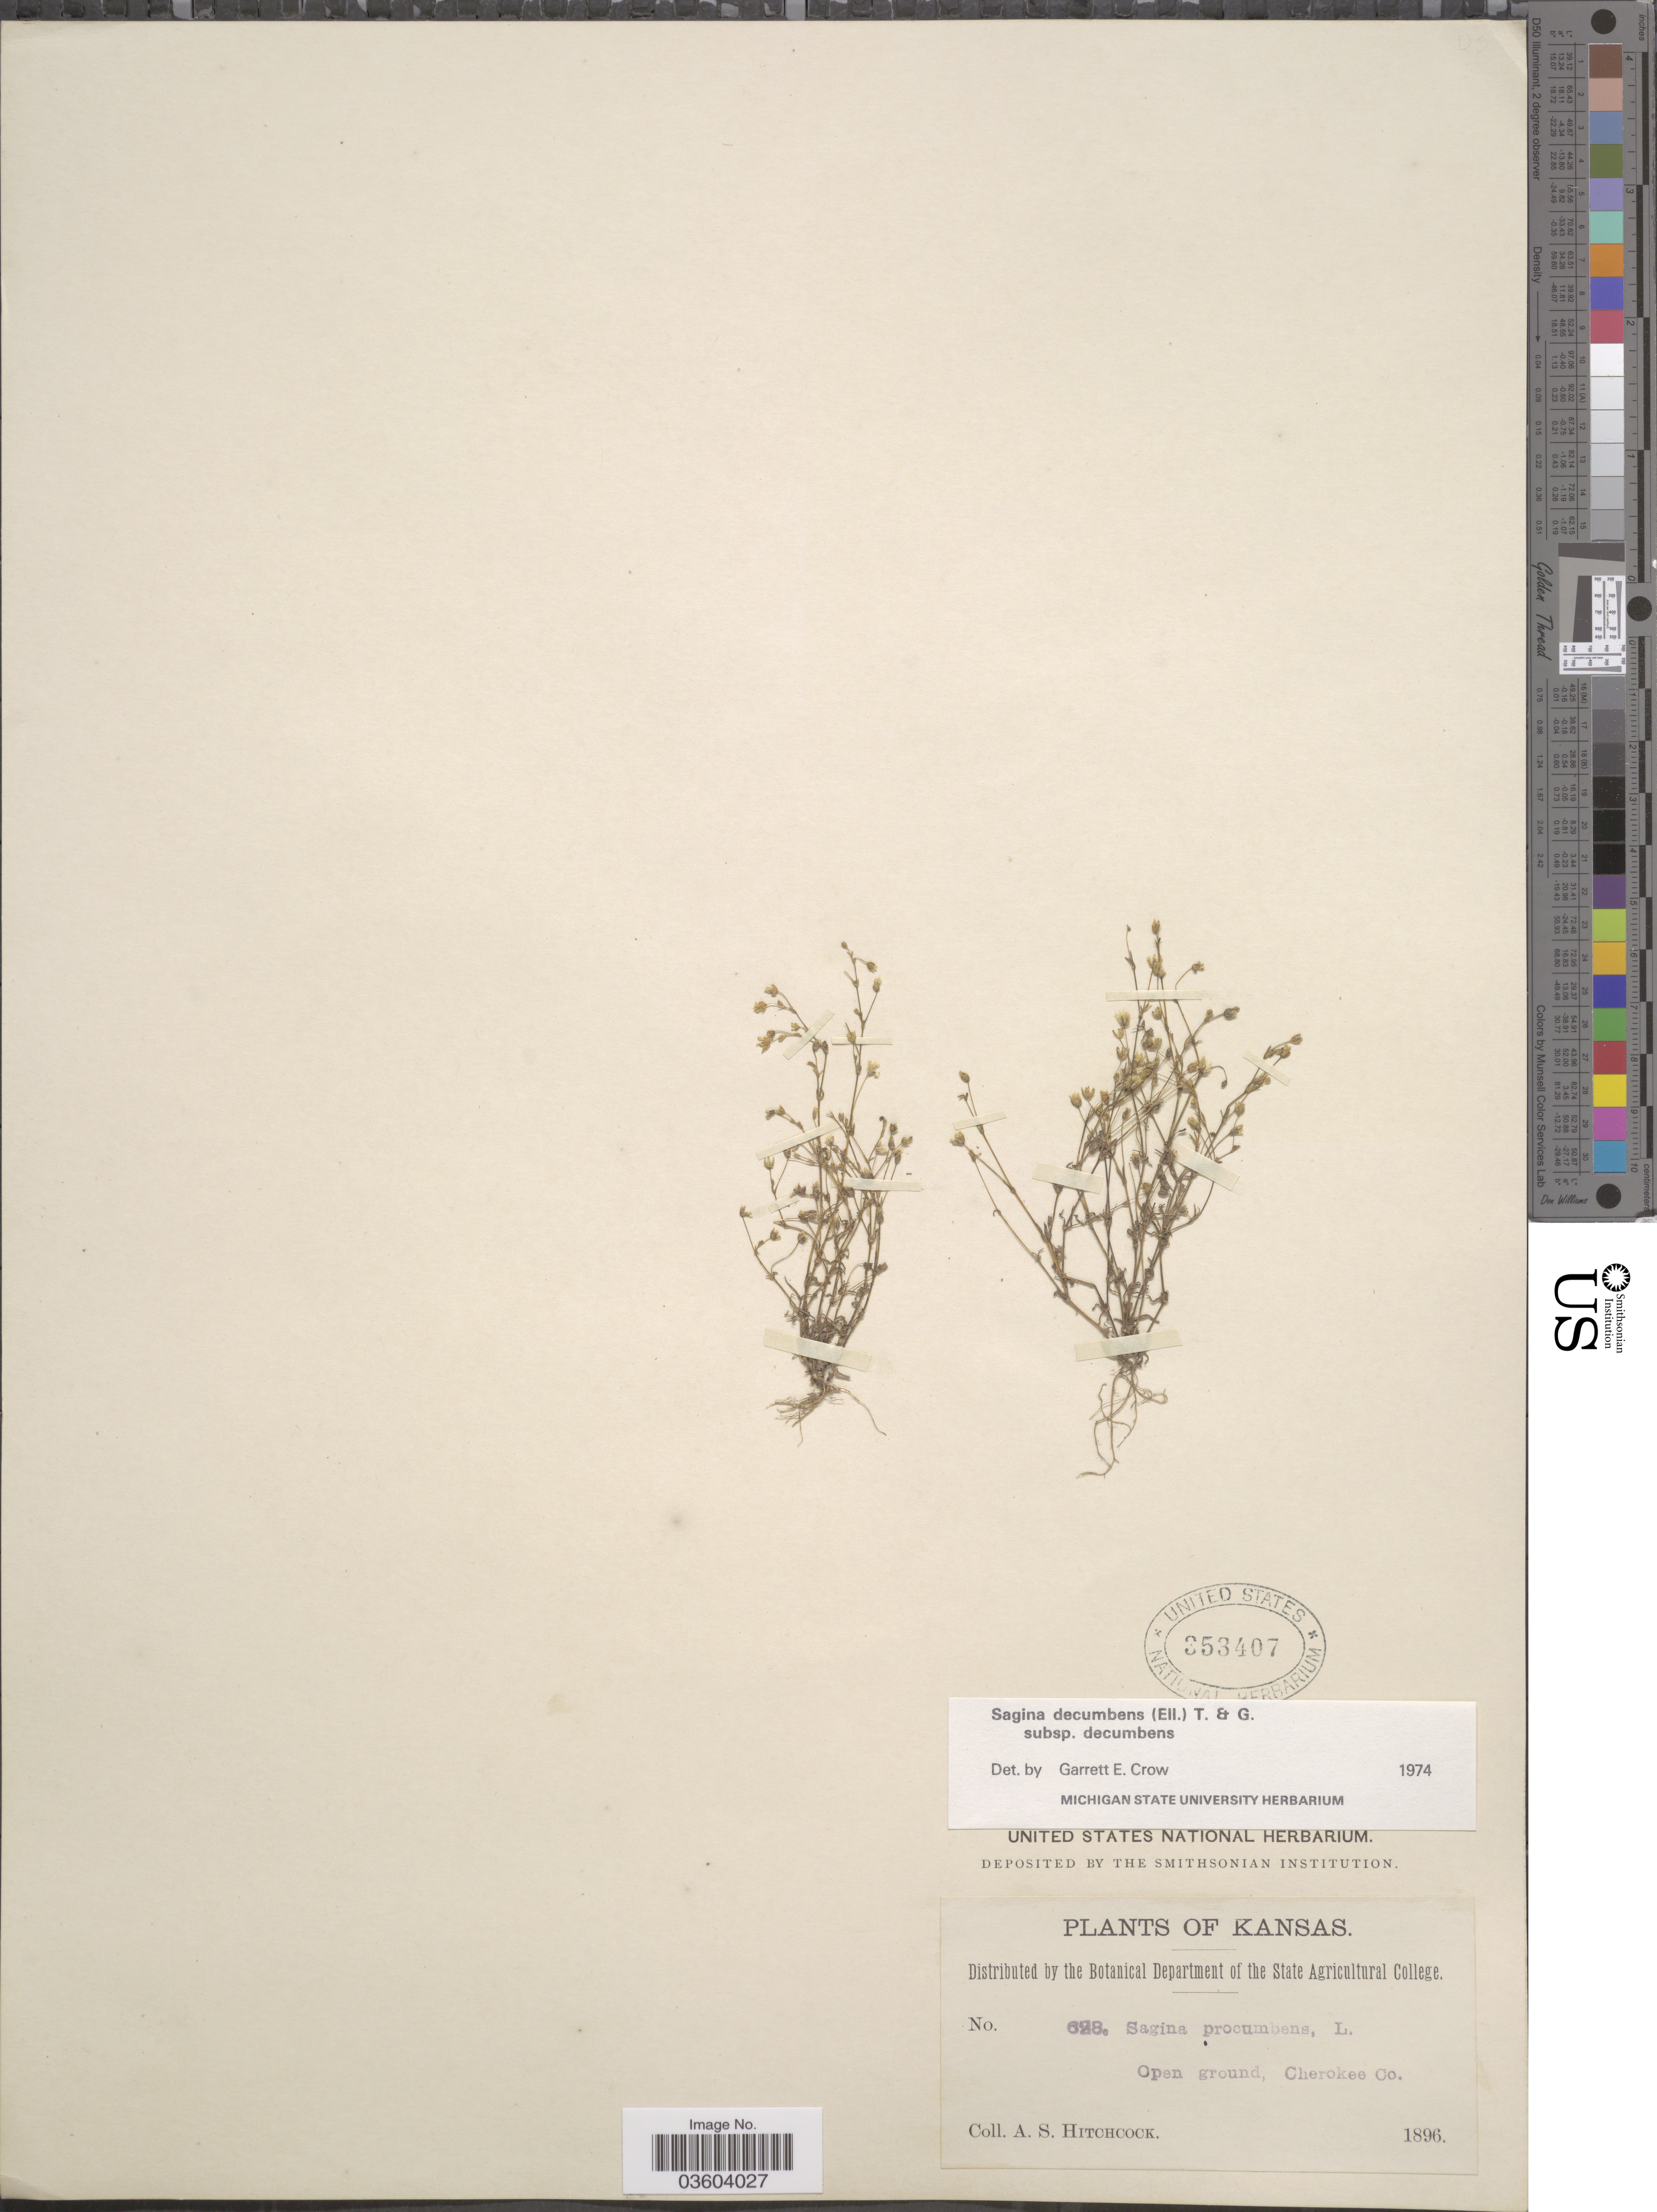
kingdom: Plantae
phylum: Tracheophyta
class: Magnoliopsida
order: Caryophyllales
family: Caryophyllaceae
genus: Sagina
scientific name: Sagina decumbens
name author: (Elliott) Torr. & A. Gray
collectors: A. S. Hitchcock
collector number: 628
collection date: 1896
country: United States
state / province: Kansas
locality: Cherokee Co.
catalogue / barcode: US 353407